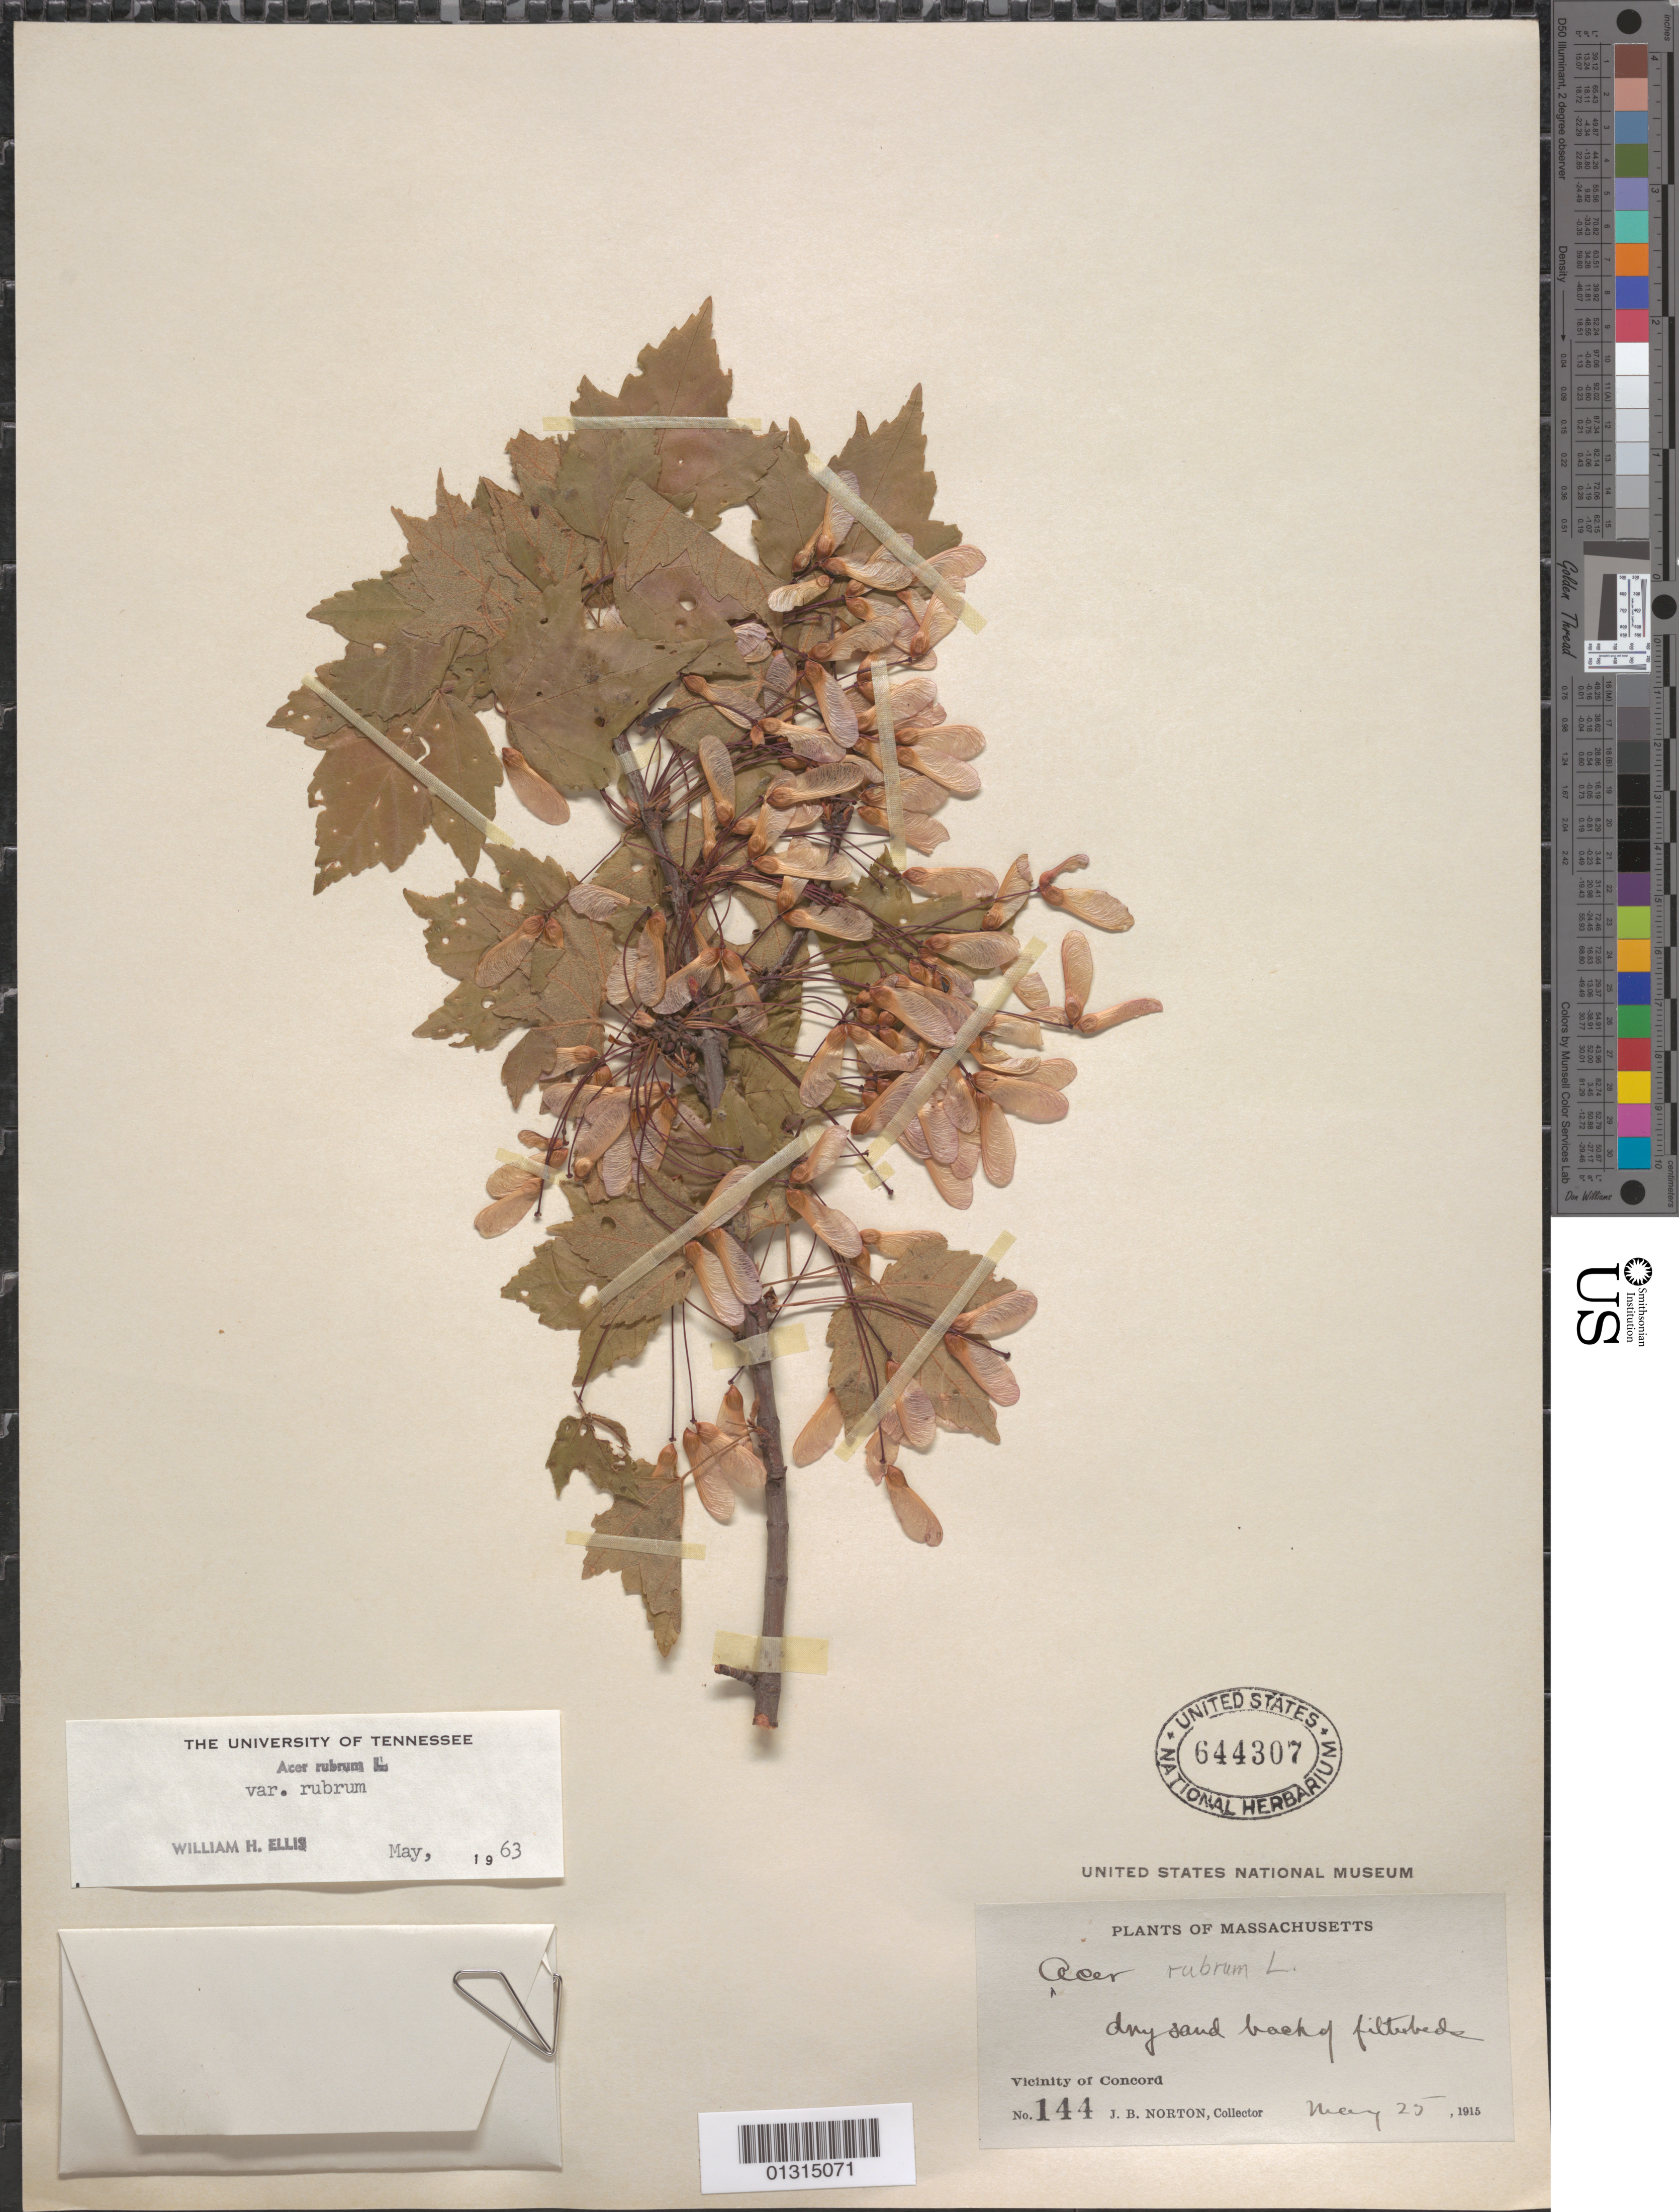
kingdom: Plantae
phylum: Tracheophyta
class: Magnoliopsida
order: Sapindales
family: Sapindaceae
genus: Acer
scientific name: Acer rubrum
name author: L.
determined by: Ellis, W. H.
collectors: J. B. Norton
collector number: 144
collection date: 1915-05-25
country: United States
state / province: Massachusetts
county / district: Middlesex County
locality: Concord vicinity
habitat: Dry sand back of filterbeds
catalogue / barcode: US 644307